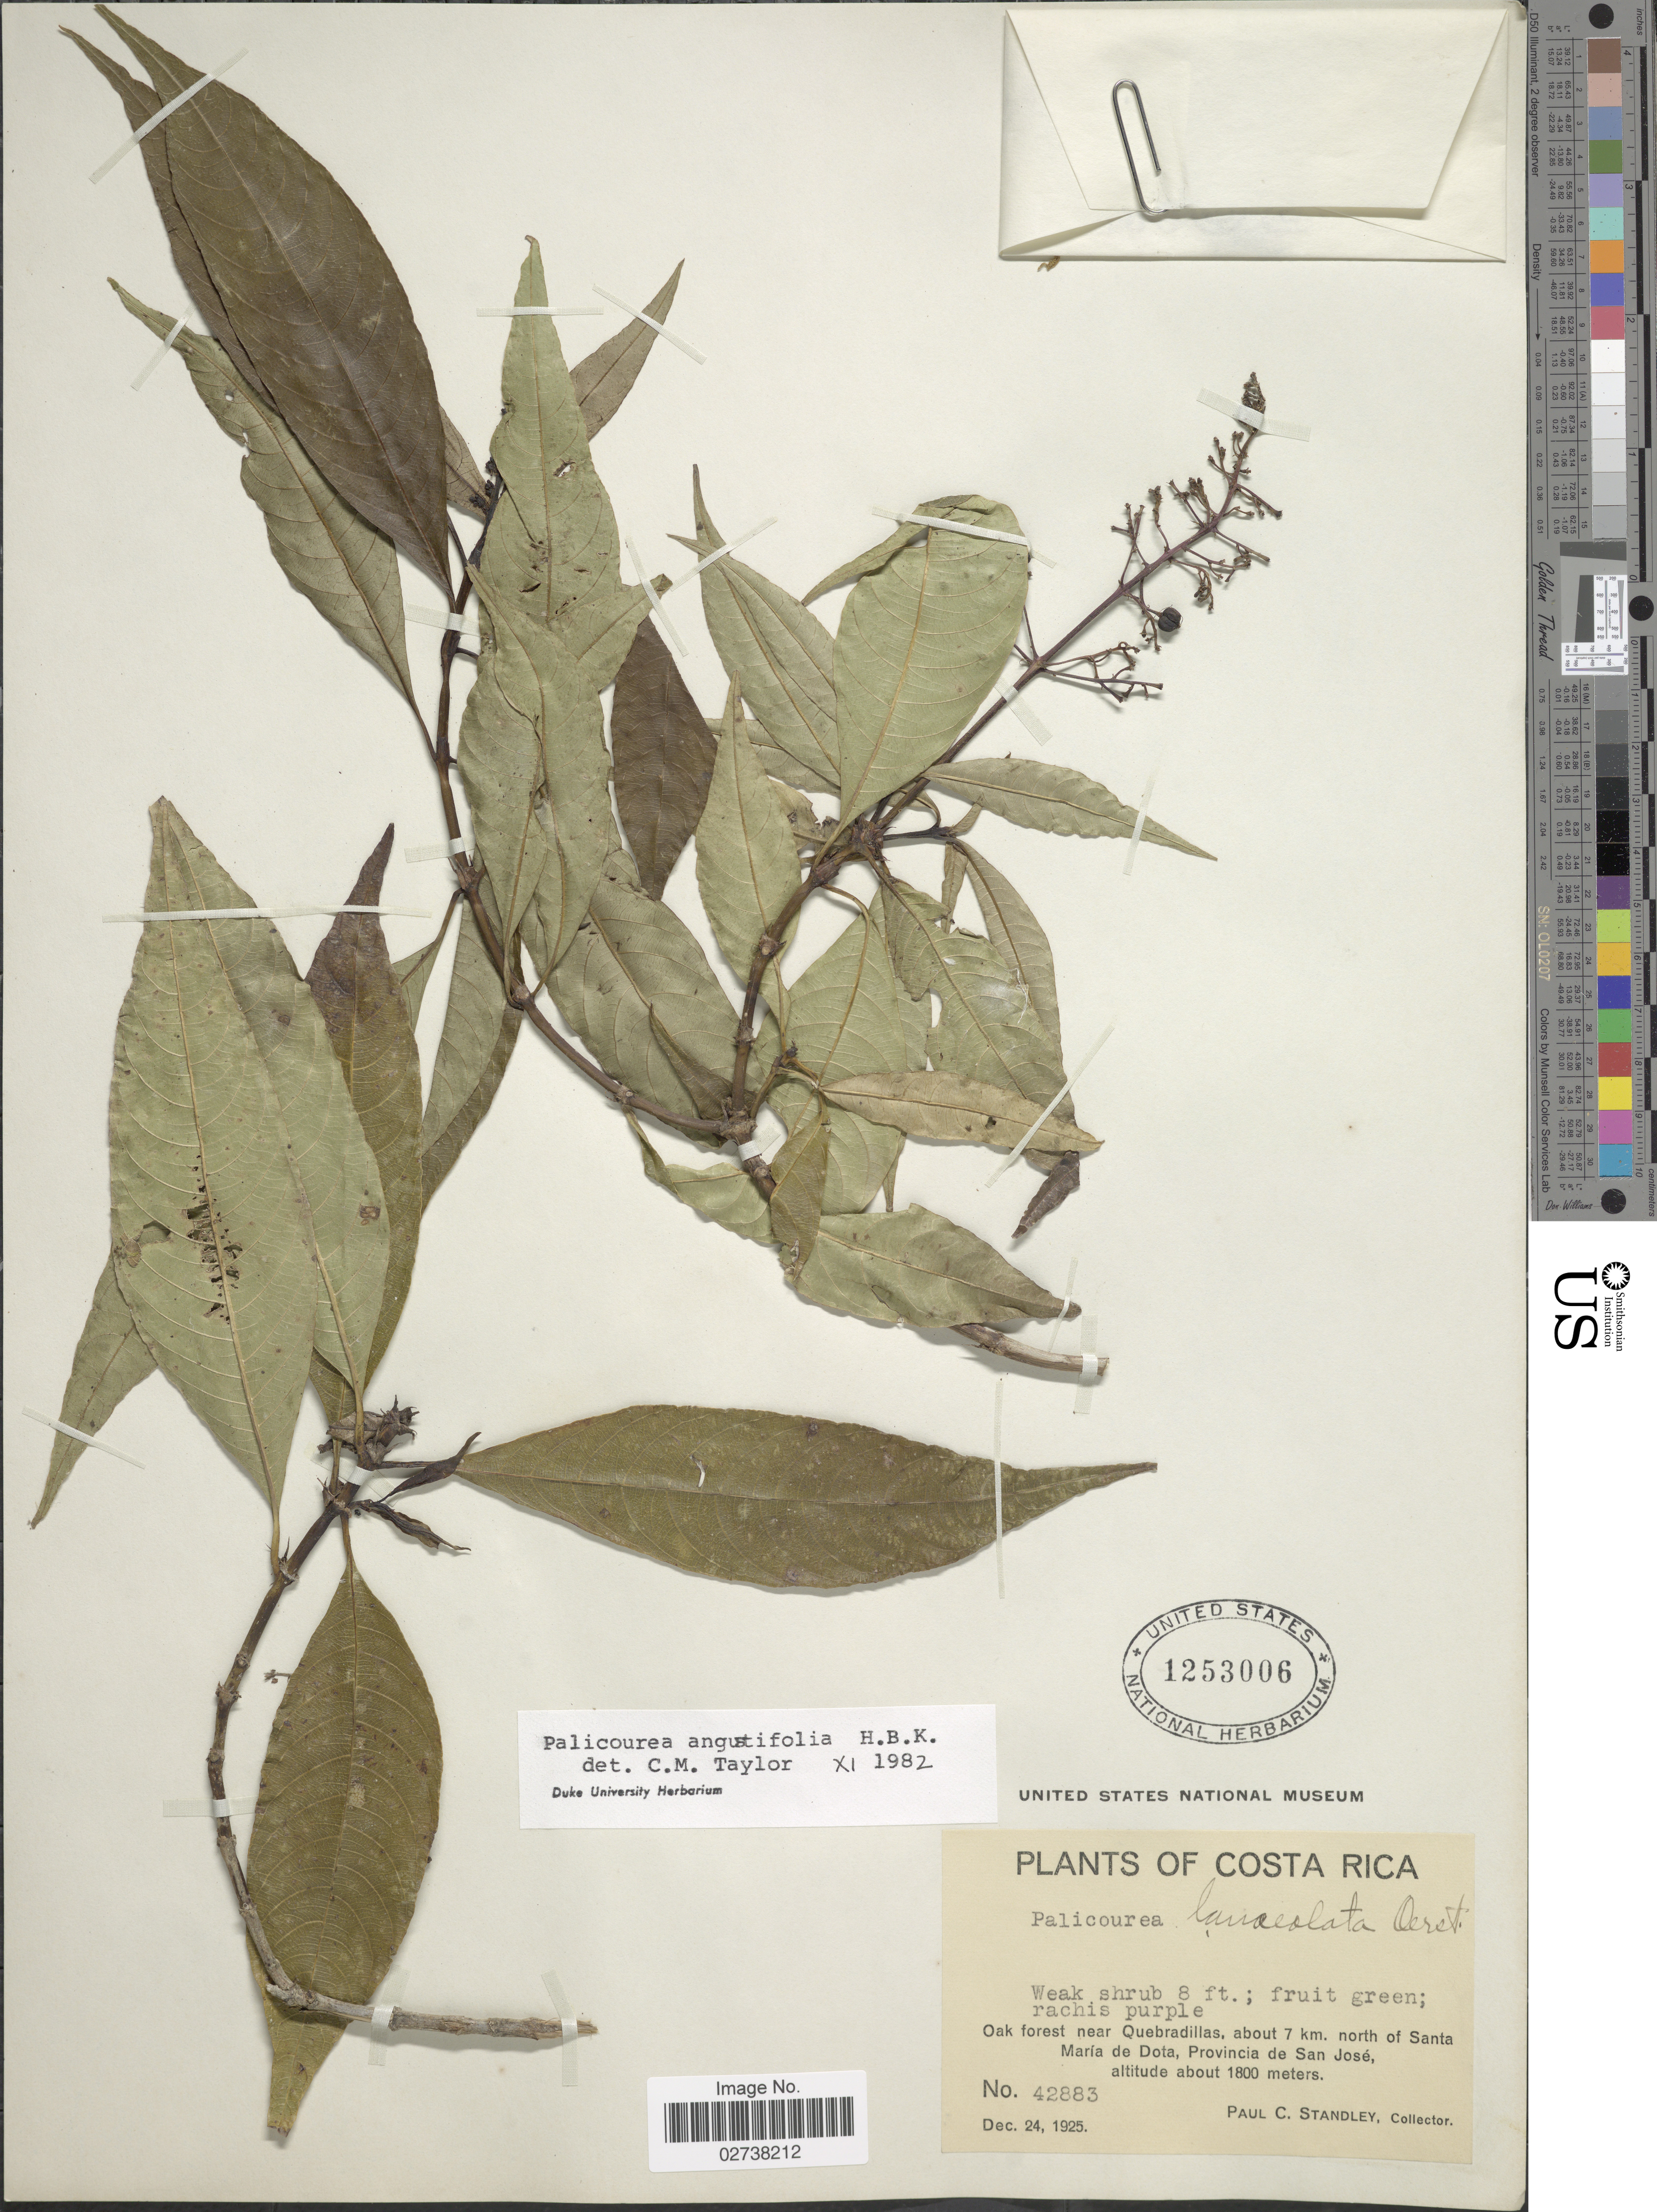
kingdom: Plantae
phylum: Tracheophyta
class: Magnoliopsida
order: Gentianales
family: Rubiaceae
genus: Palicourea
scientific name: Palicourea angustifolia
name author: Kunth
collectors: P. C. Standley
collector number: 42883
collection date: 1925-12-24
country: Costa Rica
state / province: San José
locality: Oak forest near Quebradillas, about 7 km. north of Santa Maria de Dota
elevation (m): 1800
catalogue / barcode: US 1253006